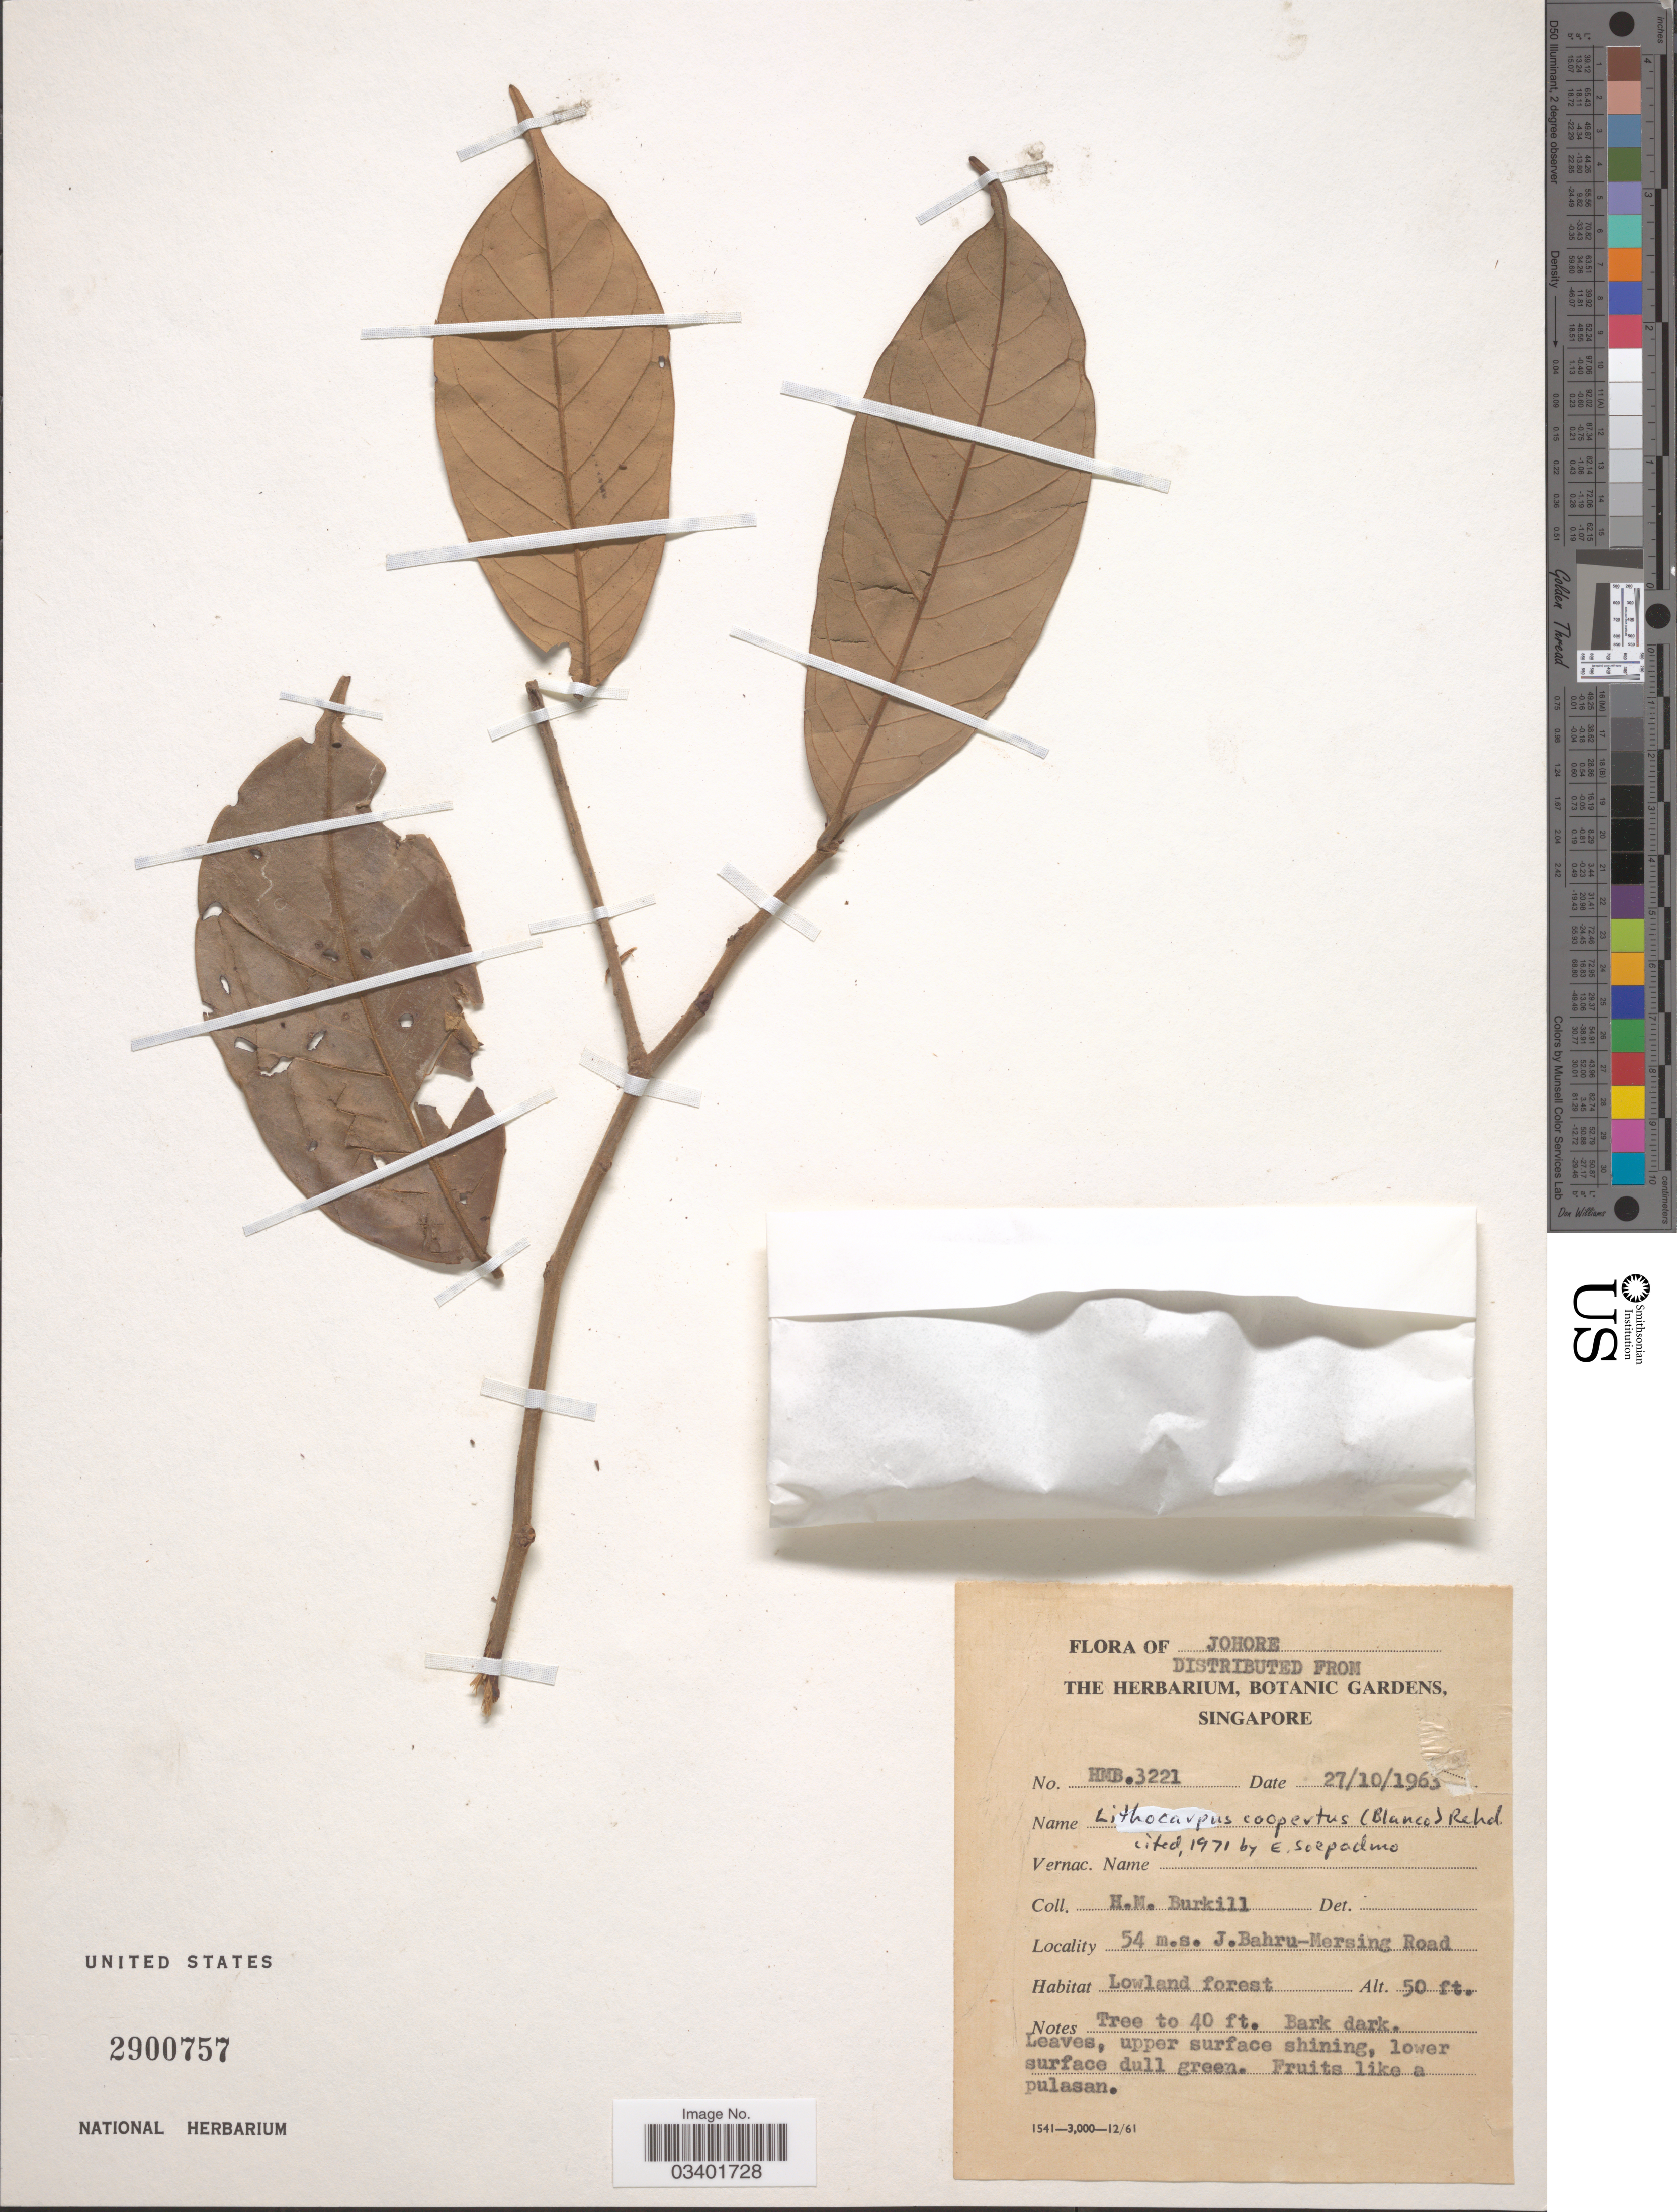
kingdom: Plantae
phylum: Tracheophyta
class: Magnoliopsida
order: Fagales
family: Fagaceae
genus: Lithocarpus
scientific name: Lithocarpus coopertus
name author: (Blanco) Rehder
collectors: H. M. Burkill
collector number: HMB.3221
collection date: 1963-10-27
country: Malaysia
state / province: Johor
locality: Johore. 54 m.s. J. Bahru-Mersing Road.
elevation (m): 15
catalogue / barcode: US 2900757